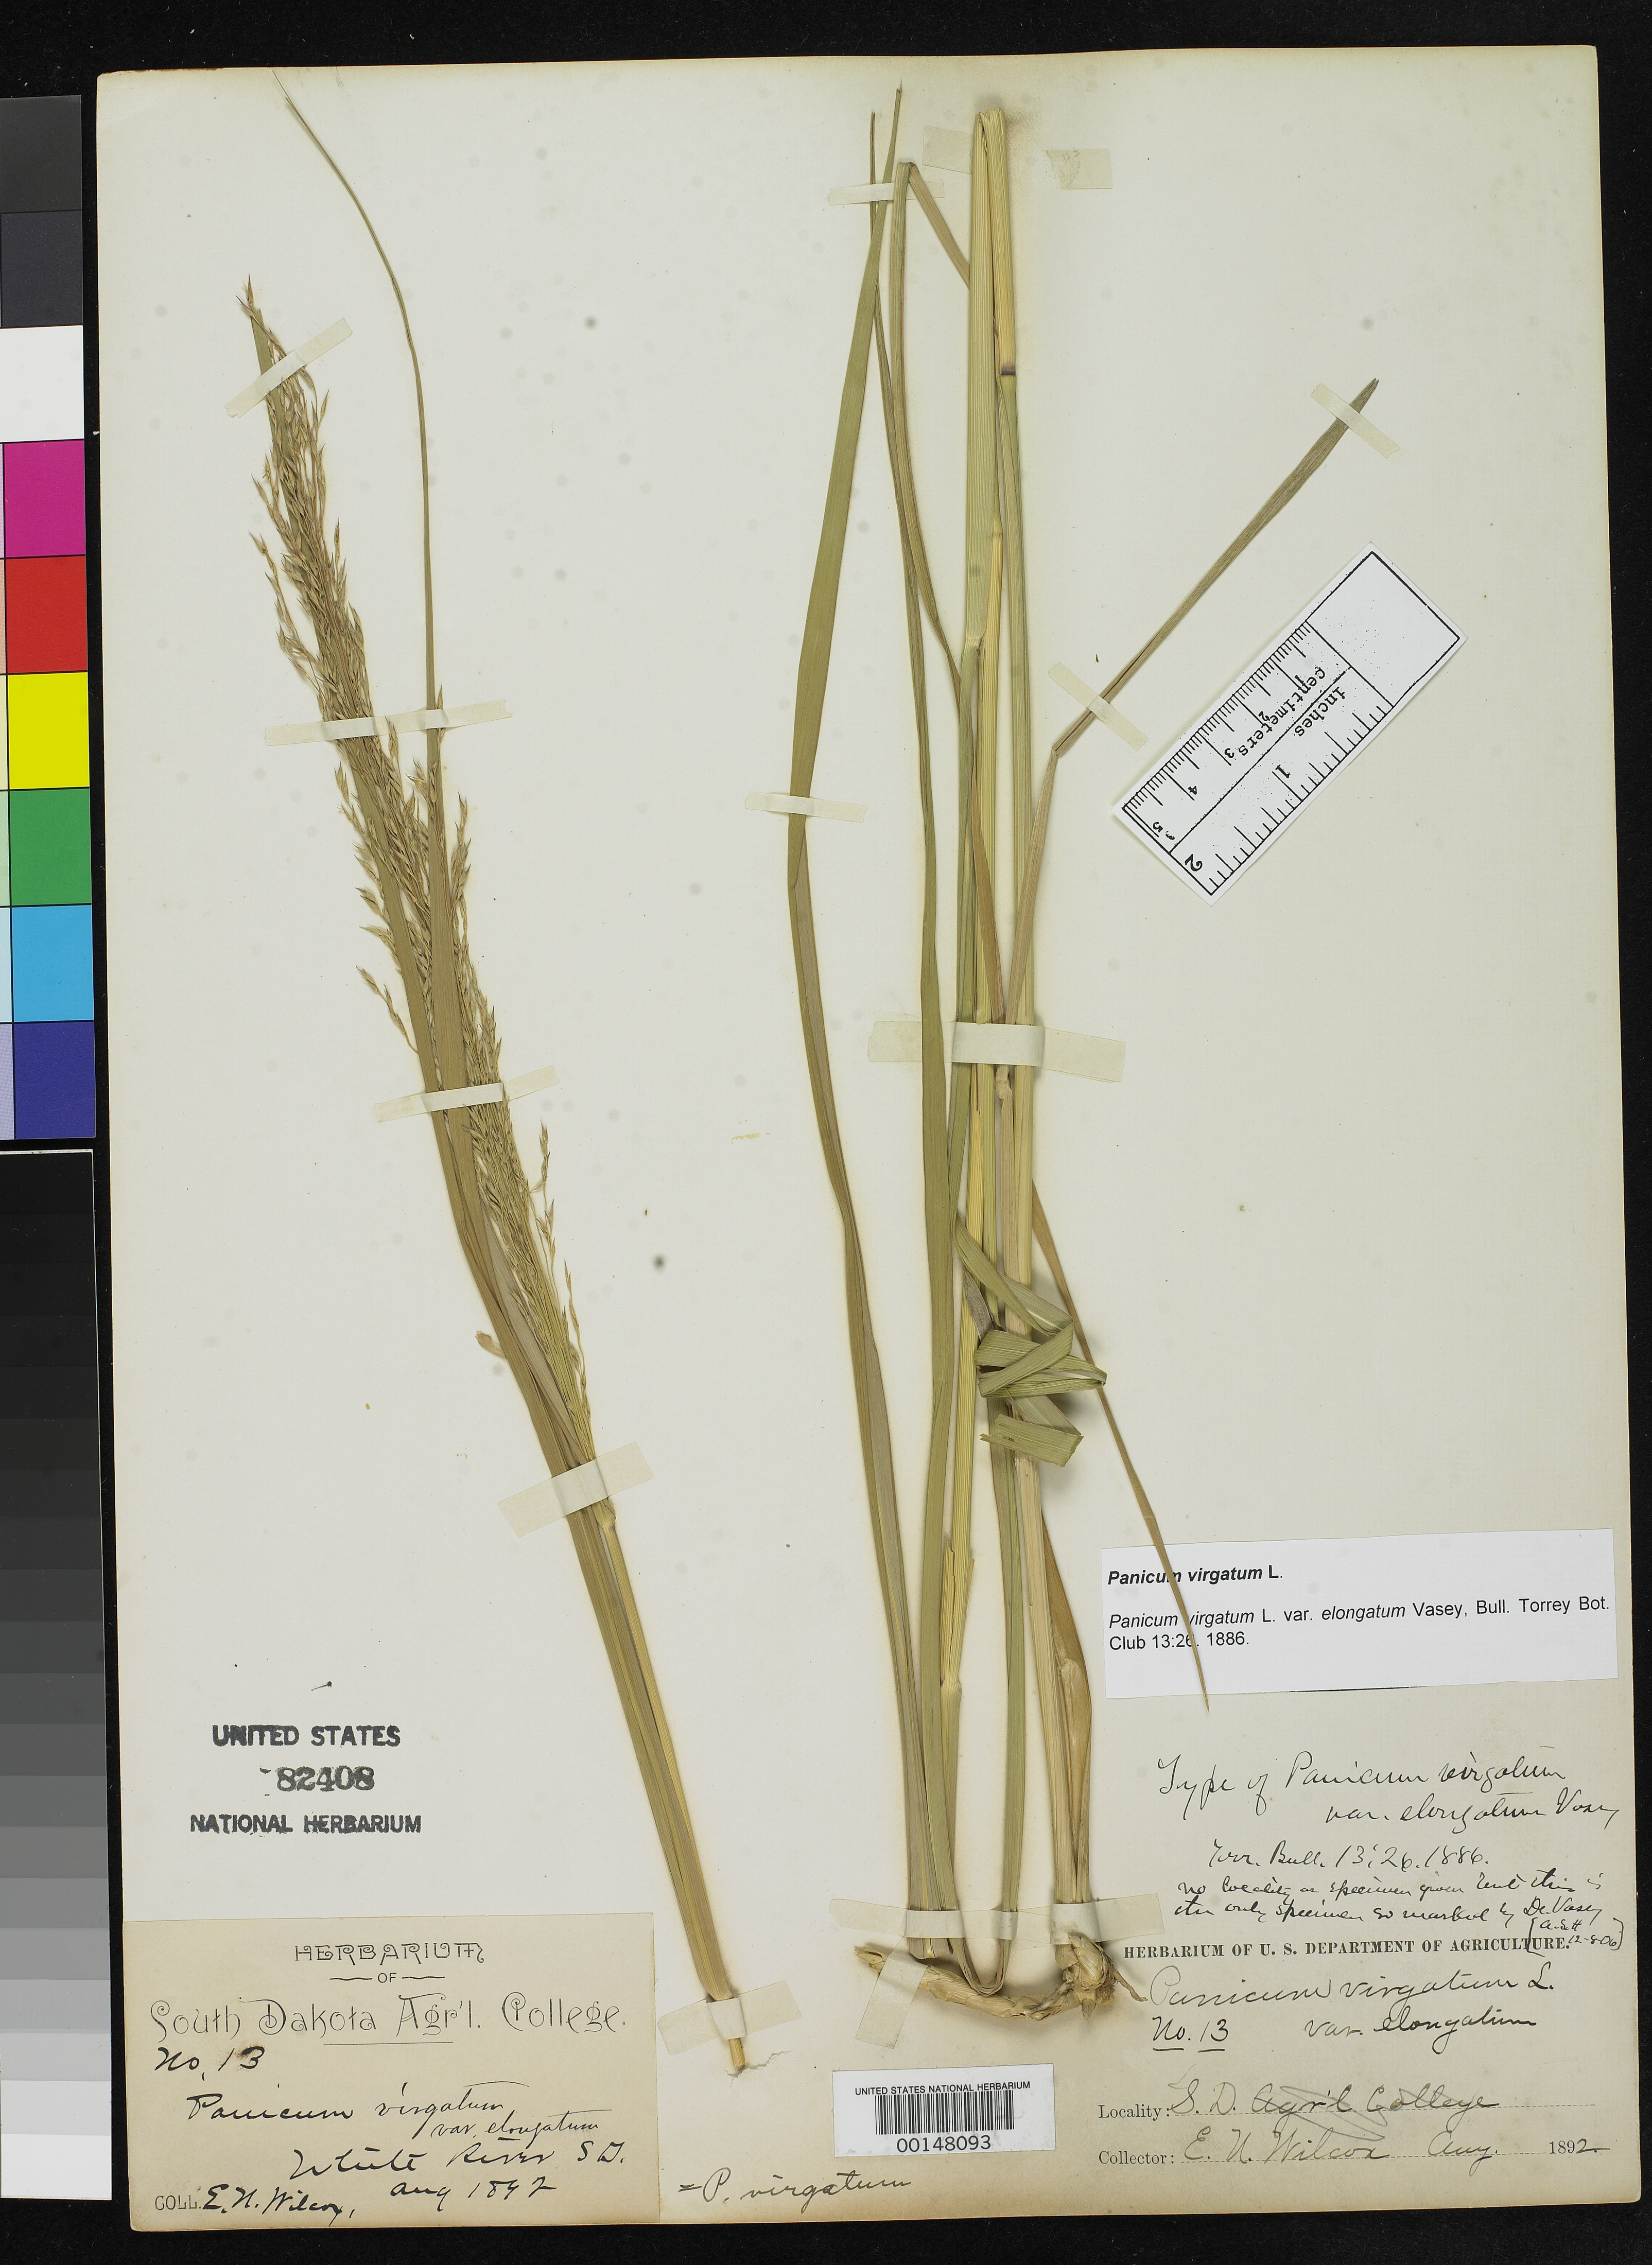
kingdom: Plantae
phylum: Tracheophyta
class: Liliopsida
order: Poales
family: Poaceae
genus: Panicum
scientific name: Panicum virgatum var. elongatum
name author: Vasey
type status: Type Collection; Neotype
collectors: E. Wilcox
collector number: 13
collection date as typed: Aug 1892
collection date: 1892-08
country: United States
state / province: South Dakota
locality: White River.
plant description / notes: No collection cited in protologue. As annotated, "No locality or specimen given but this is the only specimen so marked by Dr. Vasey / A.S.H. [=A.S. Hitchcock] 12-8-06"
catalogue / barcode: US 82408